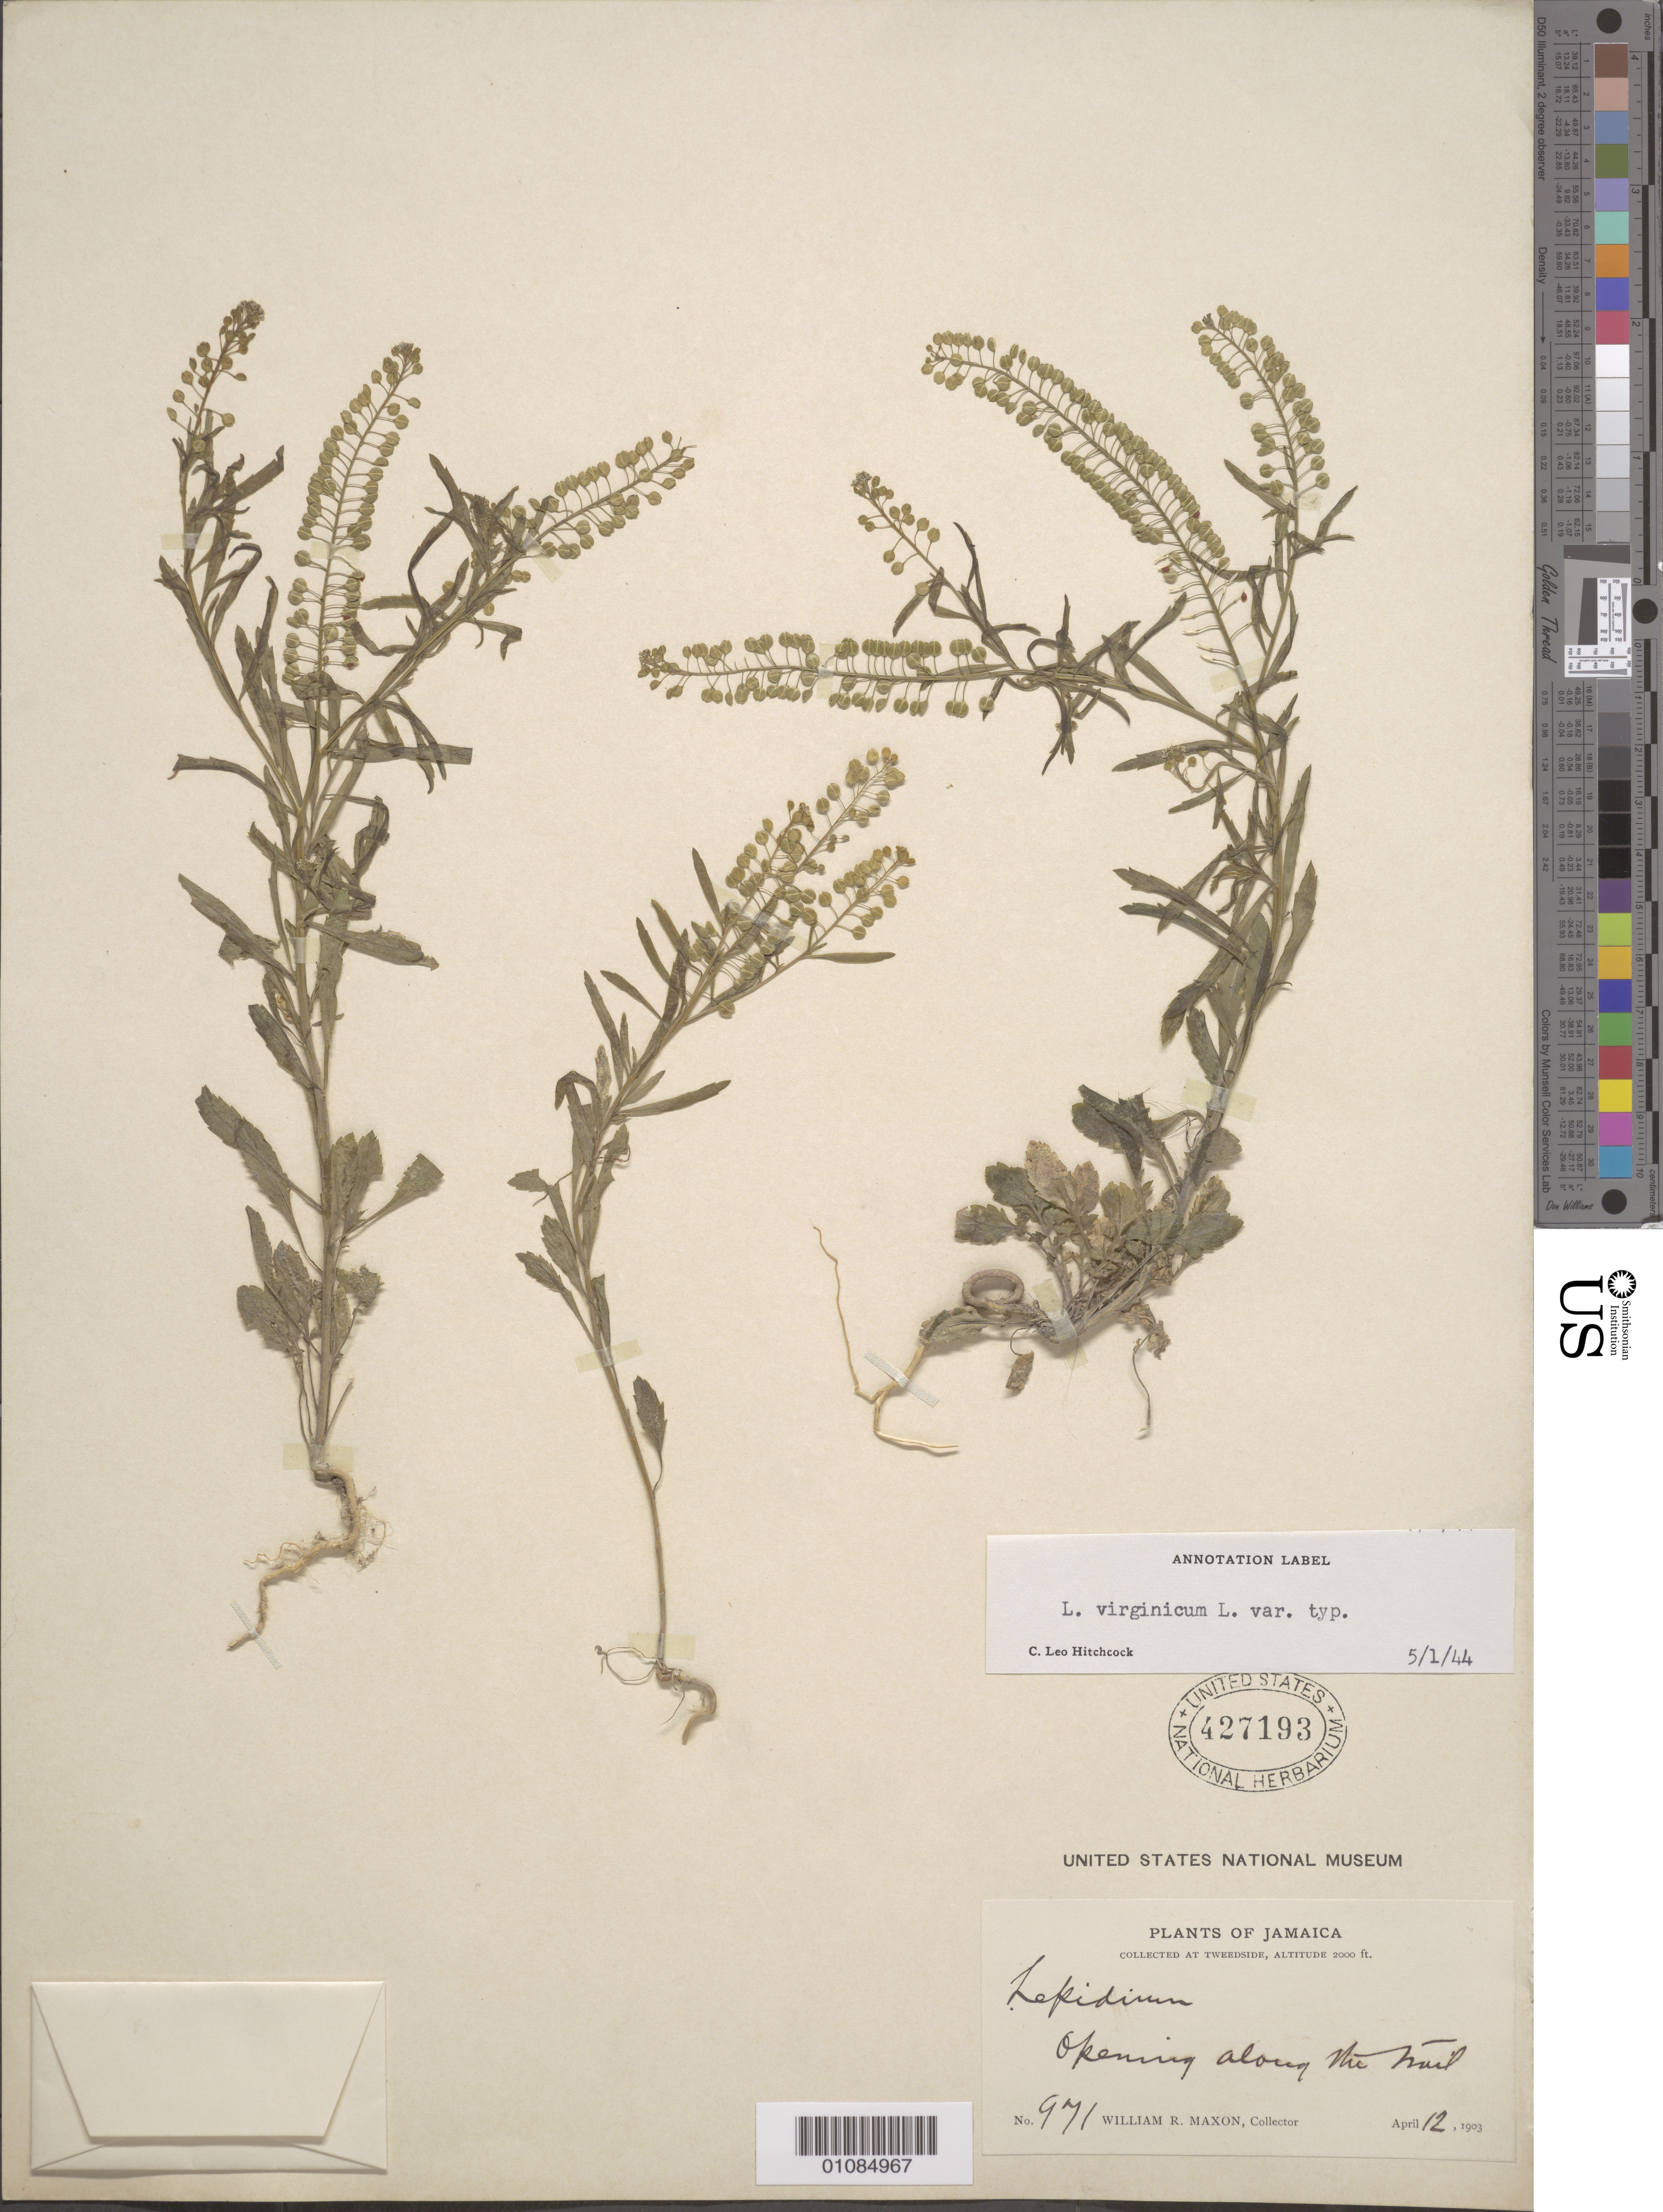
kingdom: Plantae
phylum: Tracheophyta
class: Magnoliopsida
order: Brassicales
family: Brassicaceae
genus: Lepidium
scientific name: Lepidium virginicum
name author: L.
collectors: W. R. Maxon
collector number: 971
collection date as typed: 12 Apr 1903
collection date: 1903-04-12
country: Jamaica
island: Jamaica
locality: Collected at Tweedside.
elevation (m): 610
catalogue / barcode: US 427193